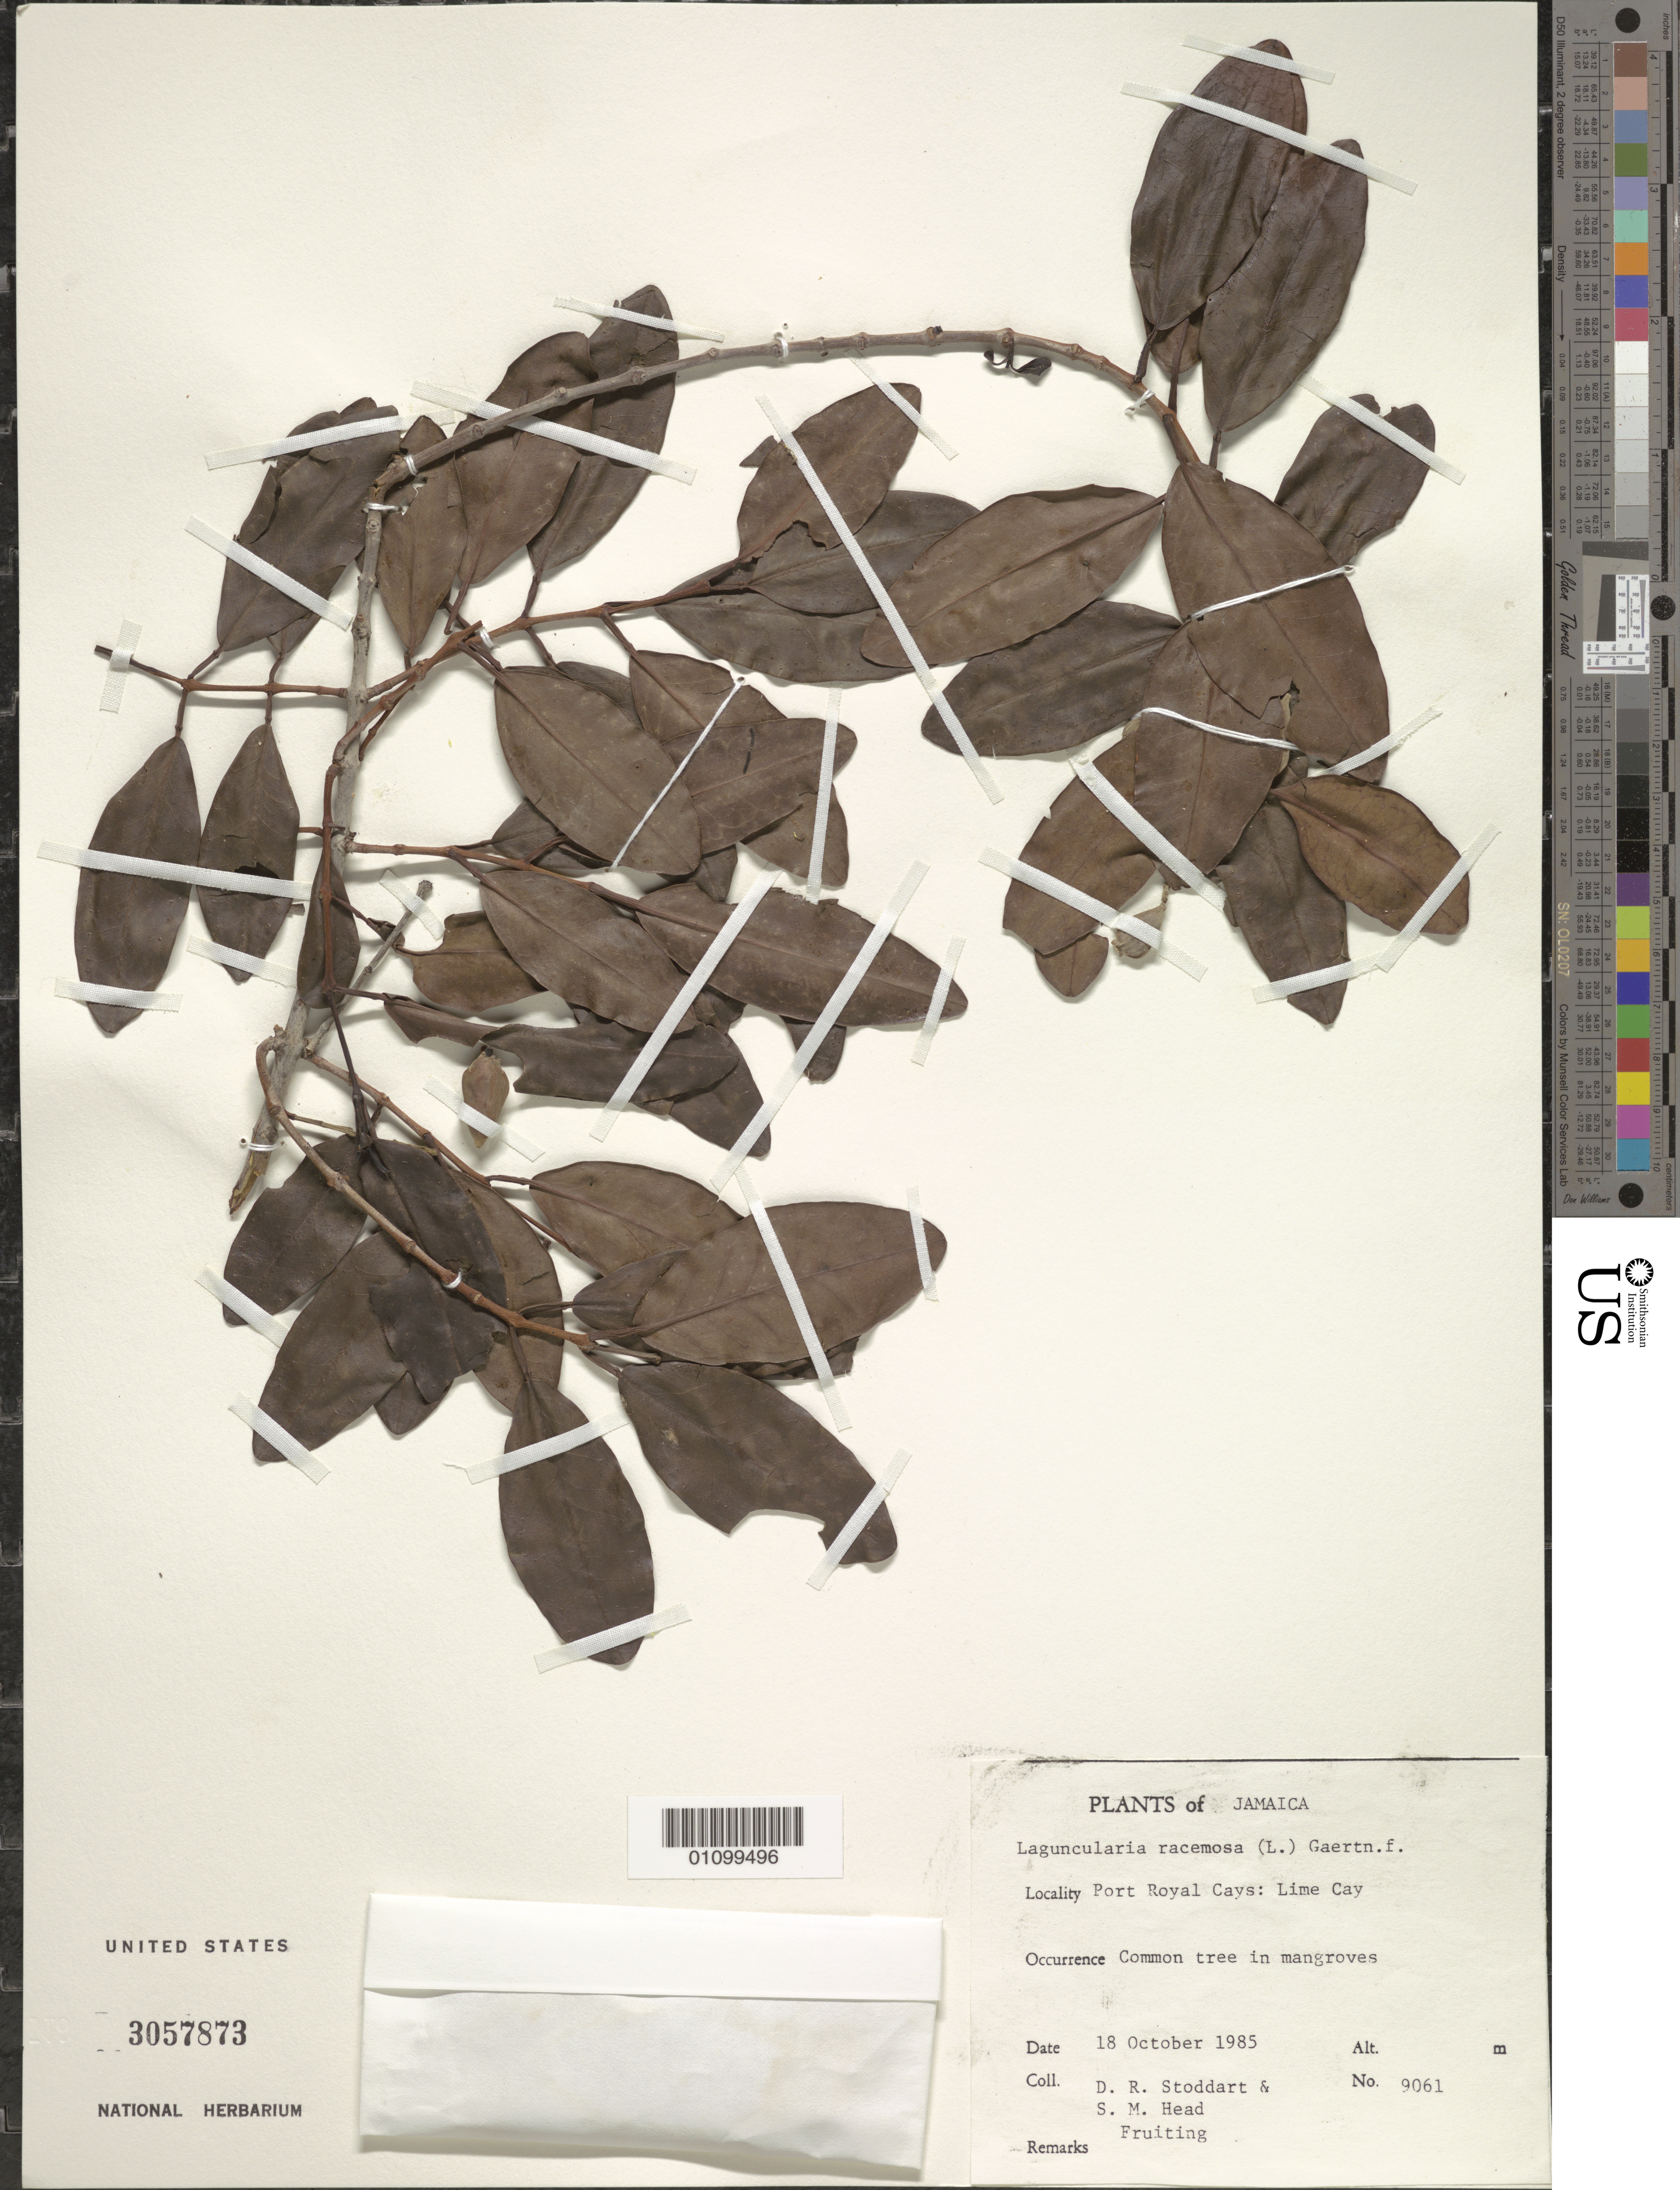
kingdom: Plantae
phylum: Tracheophyta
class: Magnoliopsida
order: Myrtales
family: Combretaceae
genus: Laguncularia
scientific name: Laguncularia racemosa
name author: (L.) C.F. Gaertn.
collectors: D. R. Stoddart & S. Head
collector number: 9061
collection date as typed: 18 Oct 1985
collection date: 1985-10-18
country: Jamaica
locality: Port Royal Cays: Lime Cay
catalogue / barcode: US 3057873